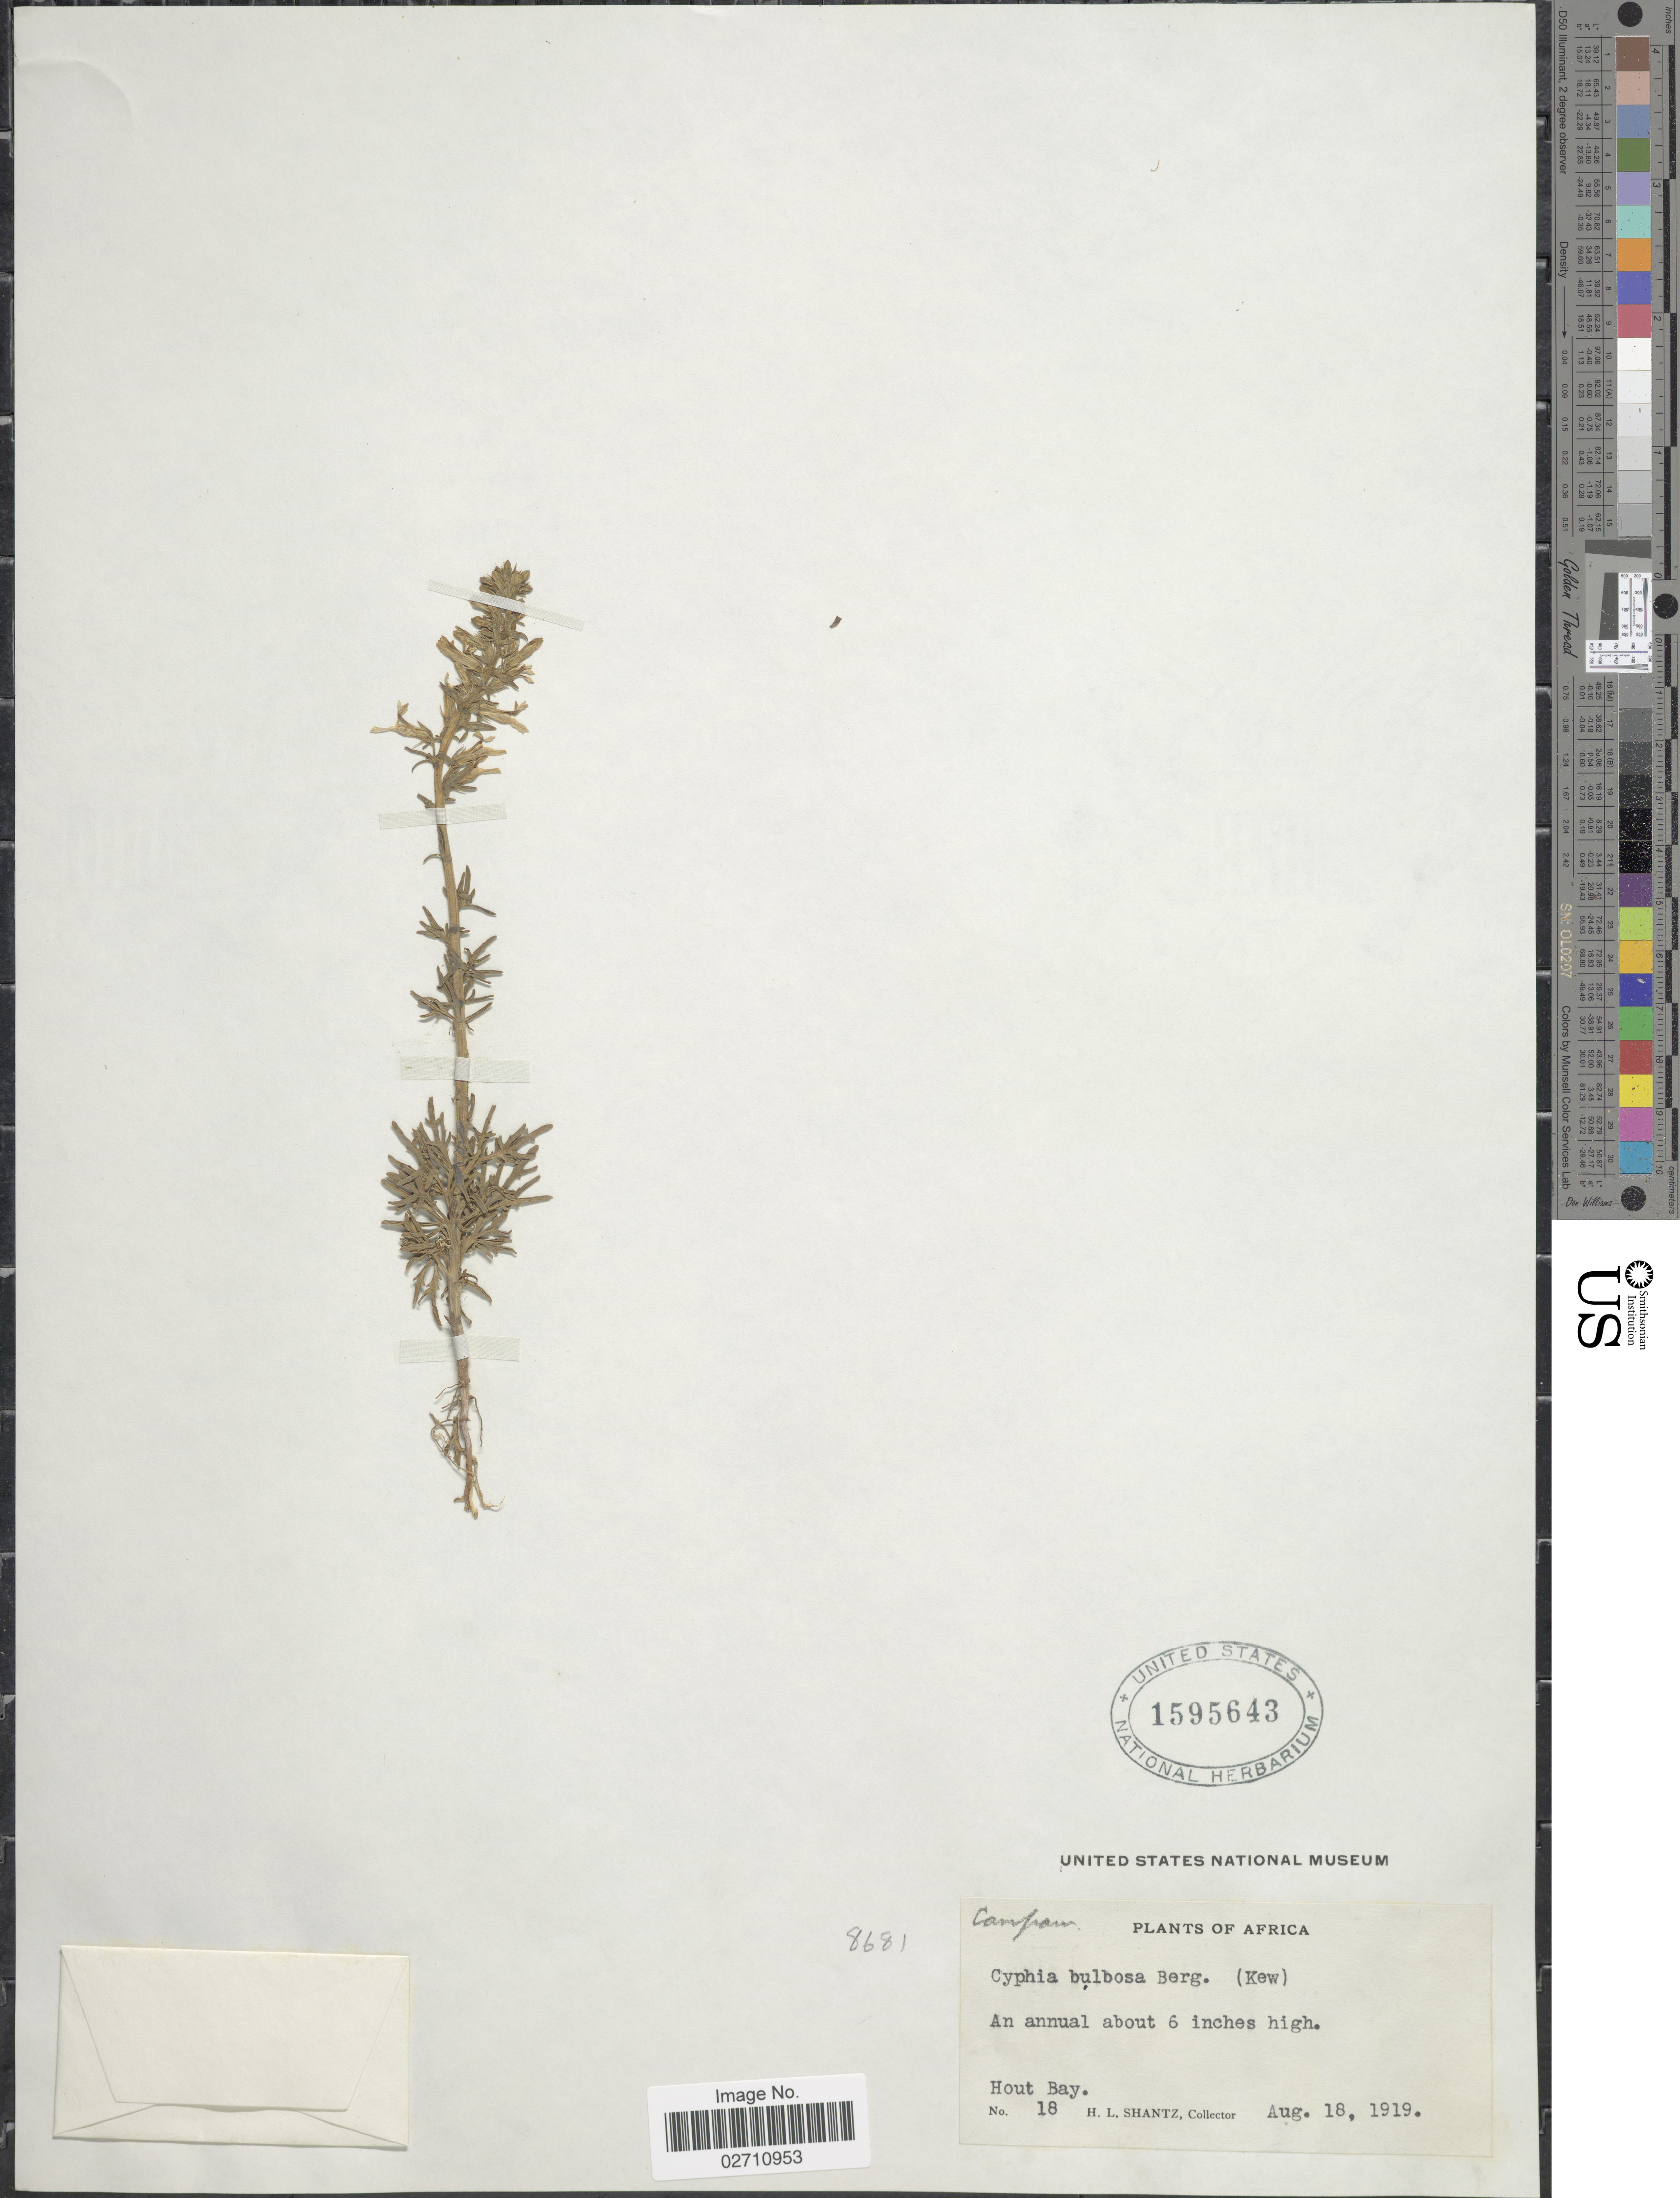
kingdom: Plantae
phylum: Tracheophyta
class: Magnoliopsida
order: Asterales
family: Campanulaceae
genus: Cyphia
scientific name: Cyphia bulbosa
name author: (L.) P.J. Bergius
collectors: H. Shantz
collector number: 18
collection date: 1919-08-18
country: South Africa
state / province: Western Cape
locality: Hout Bay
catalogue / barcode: US 31595643